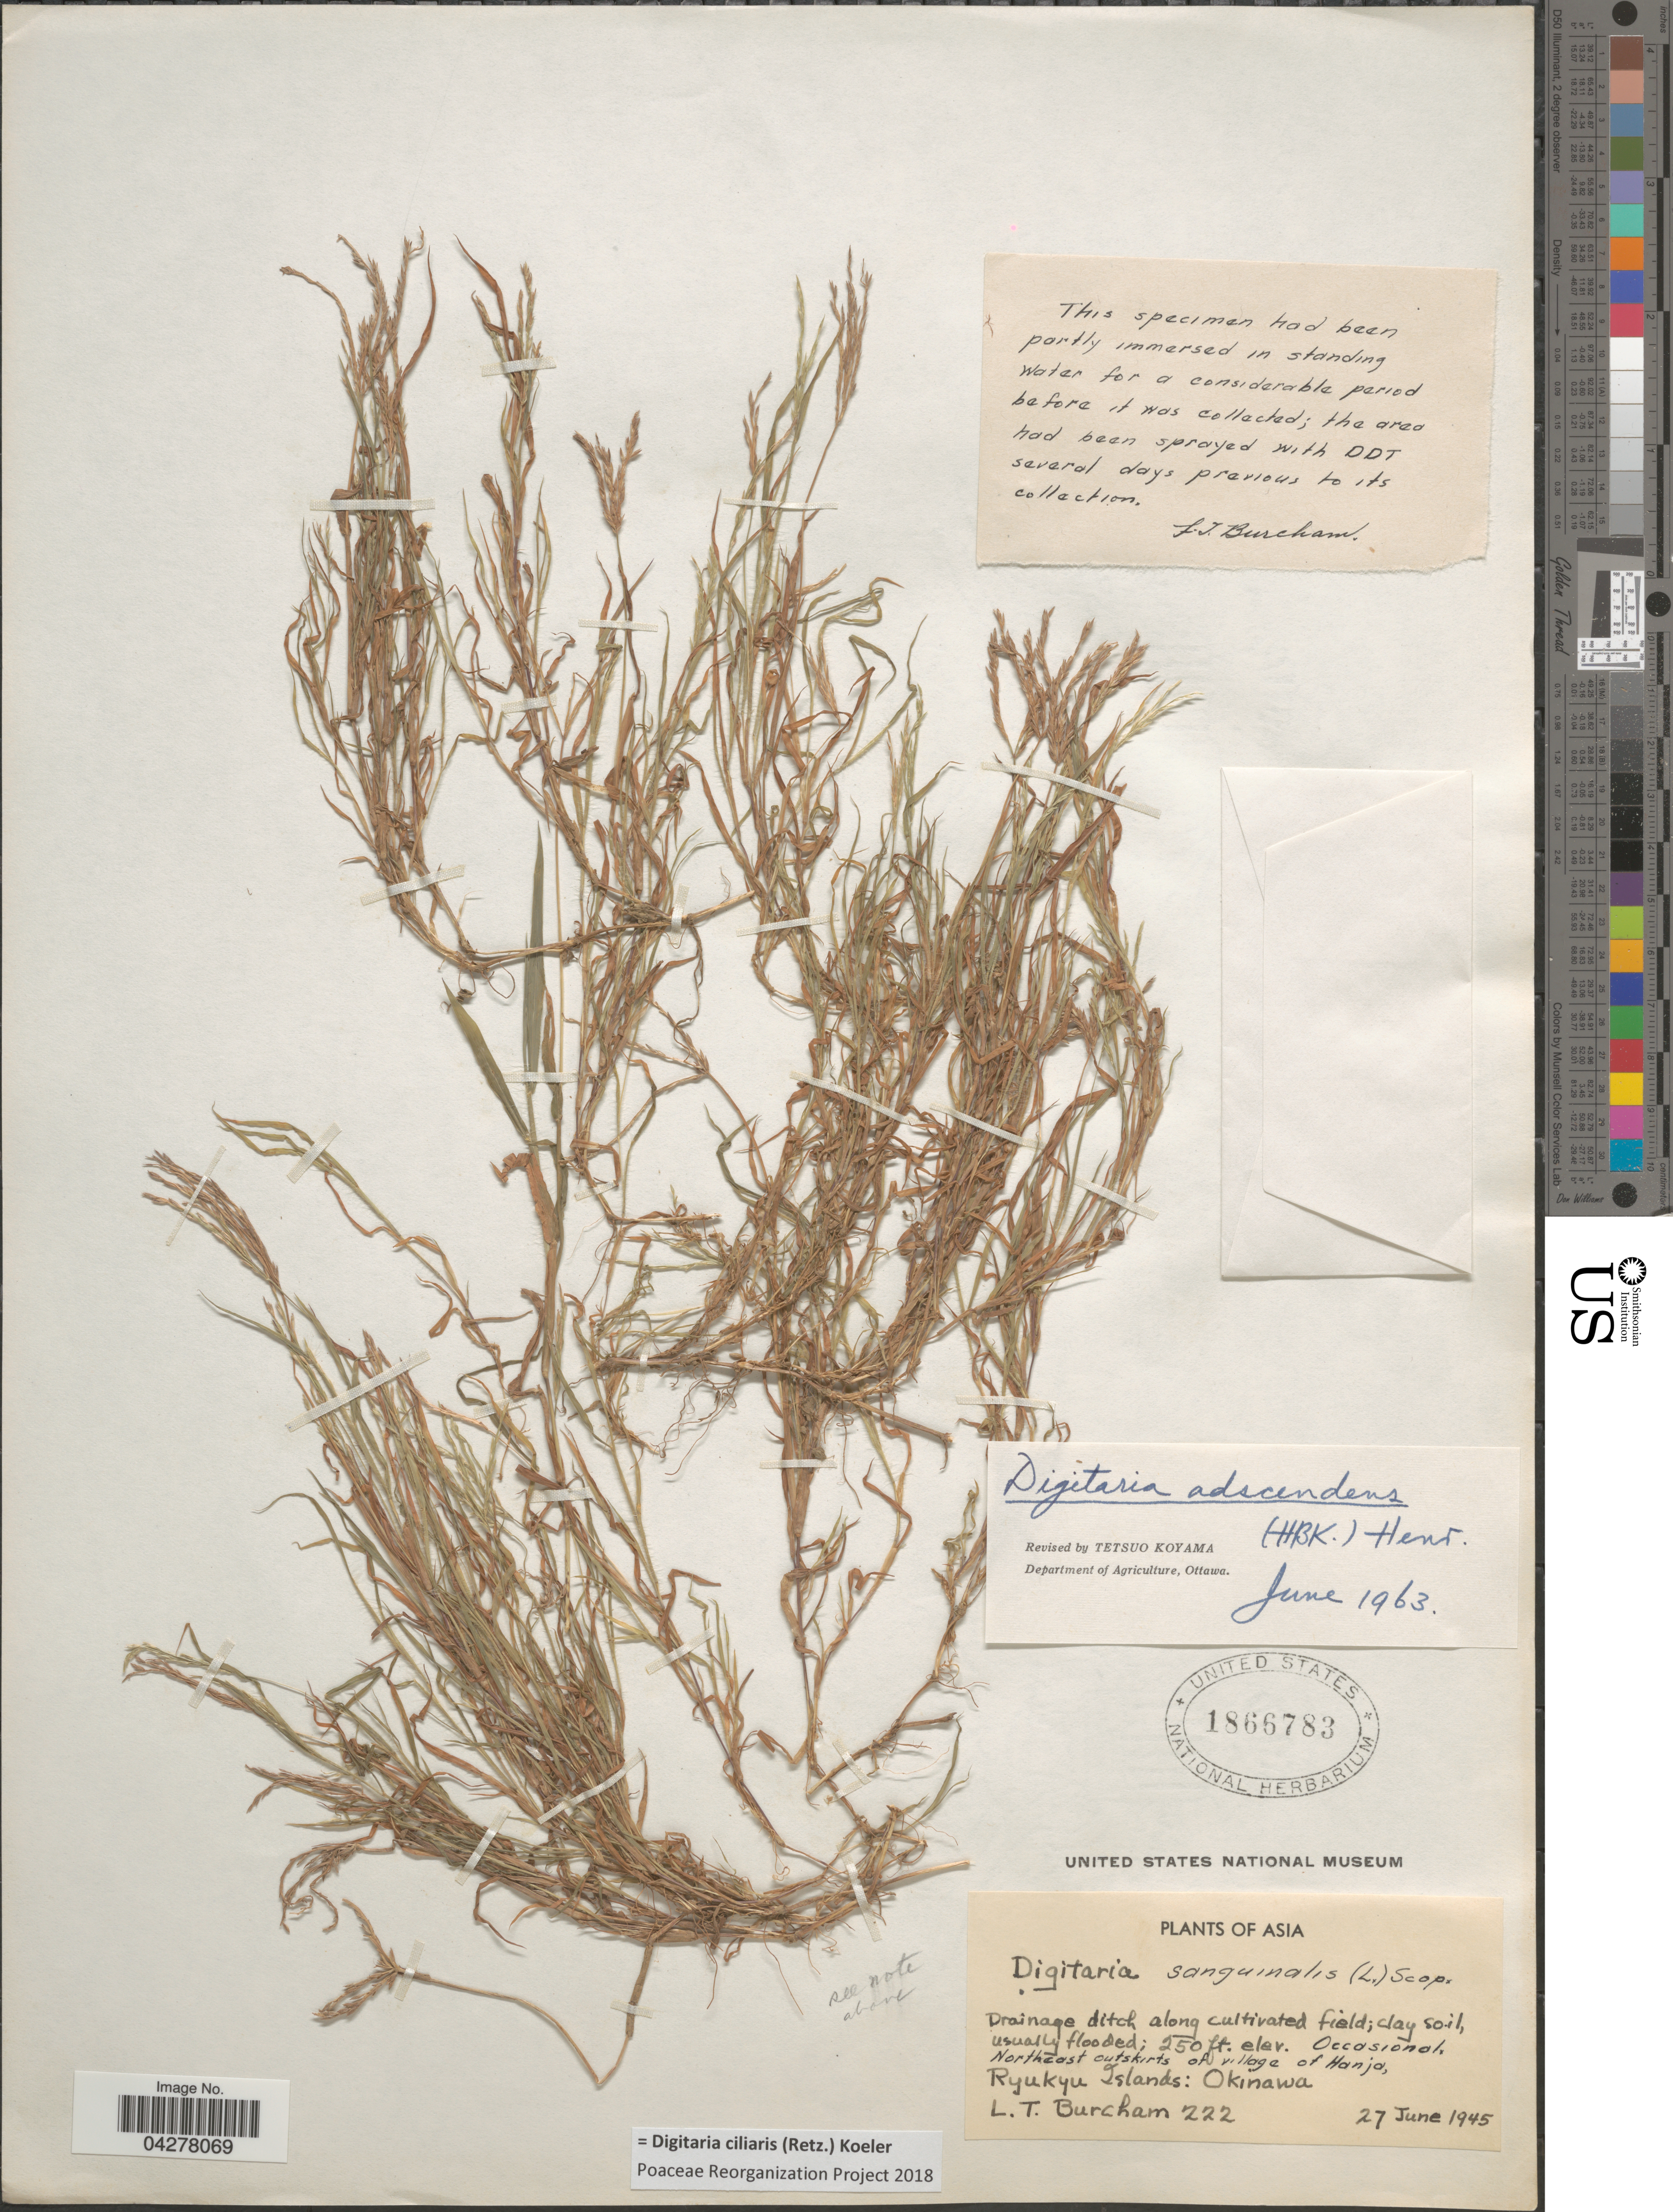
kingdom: Plantae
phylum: Tracheophyta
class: Liliopsida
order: Poales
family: Poaceae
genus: Digitaria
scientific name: Digitaria ciliaris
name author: (Retz.) Koeler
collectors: L. Burcham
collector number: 222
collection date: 1945-06-27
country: Japan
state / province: Okinawa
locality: Drainage ditch along cultivated field; clay sil, usually flooded. Occasional Northeast outskirts of village of Hanja, Ryukyu Islands: Okinawa.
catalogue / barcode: US 1866783